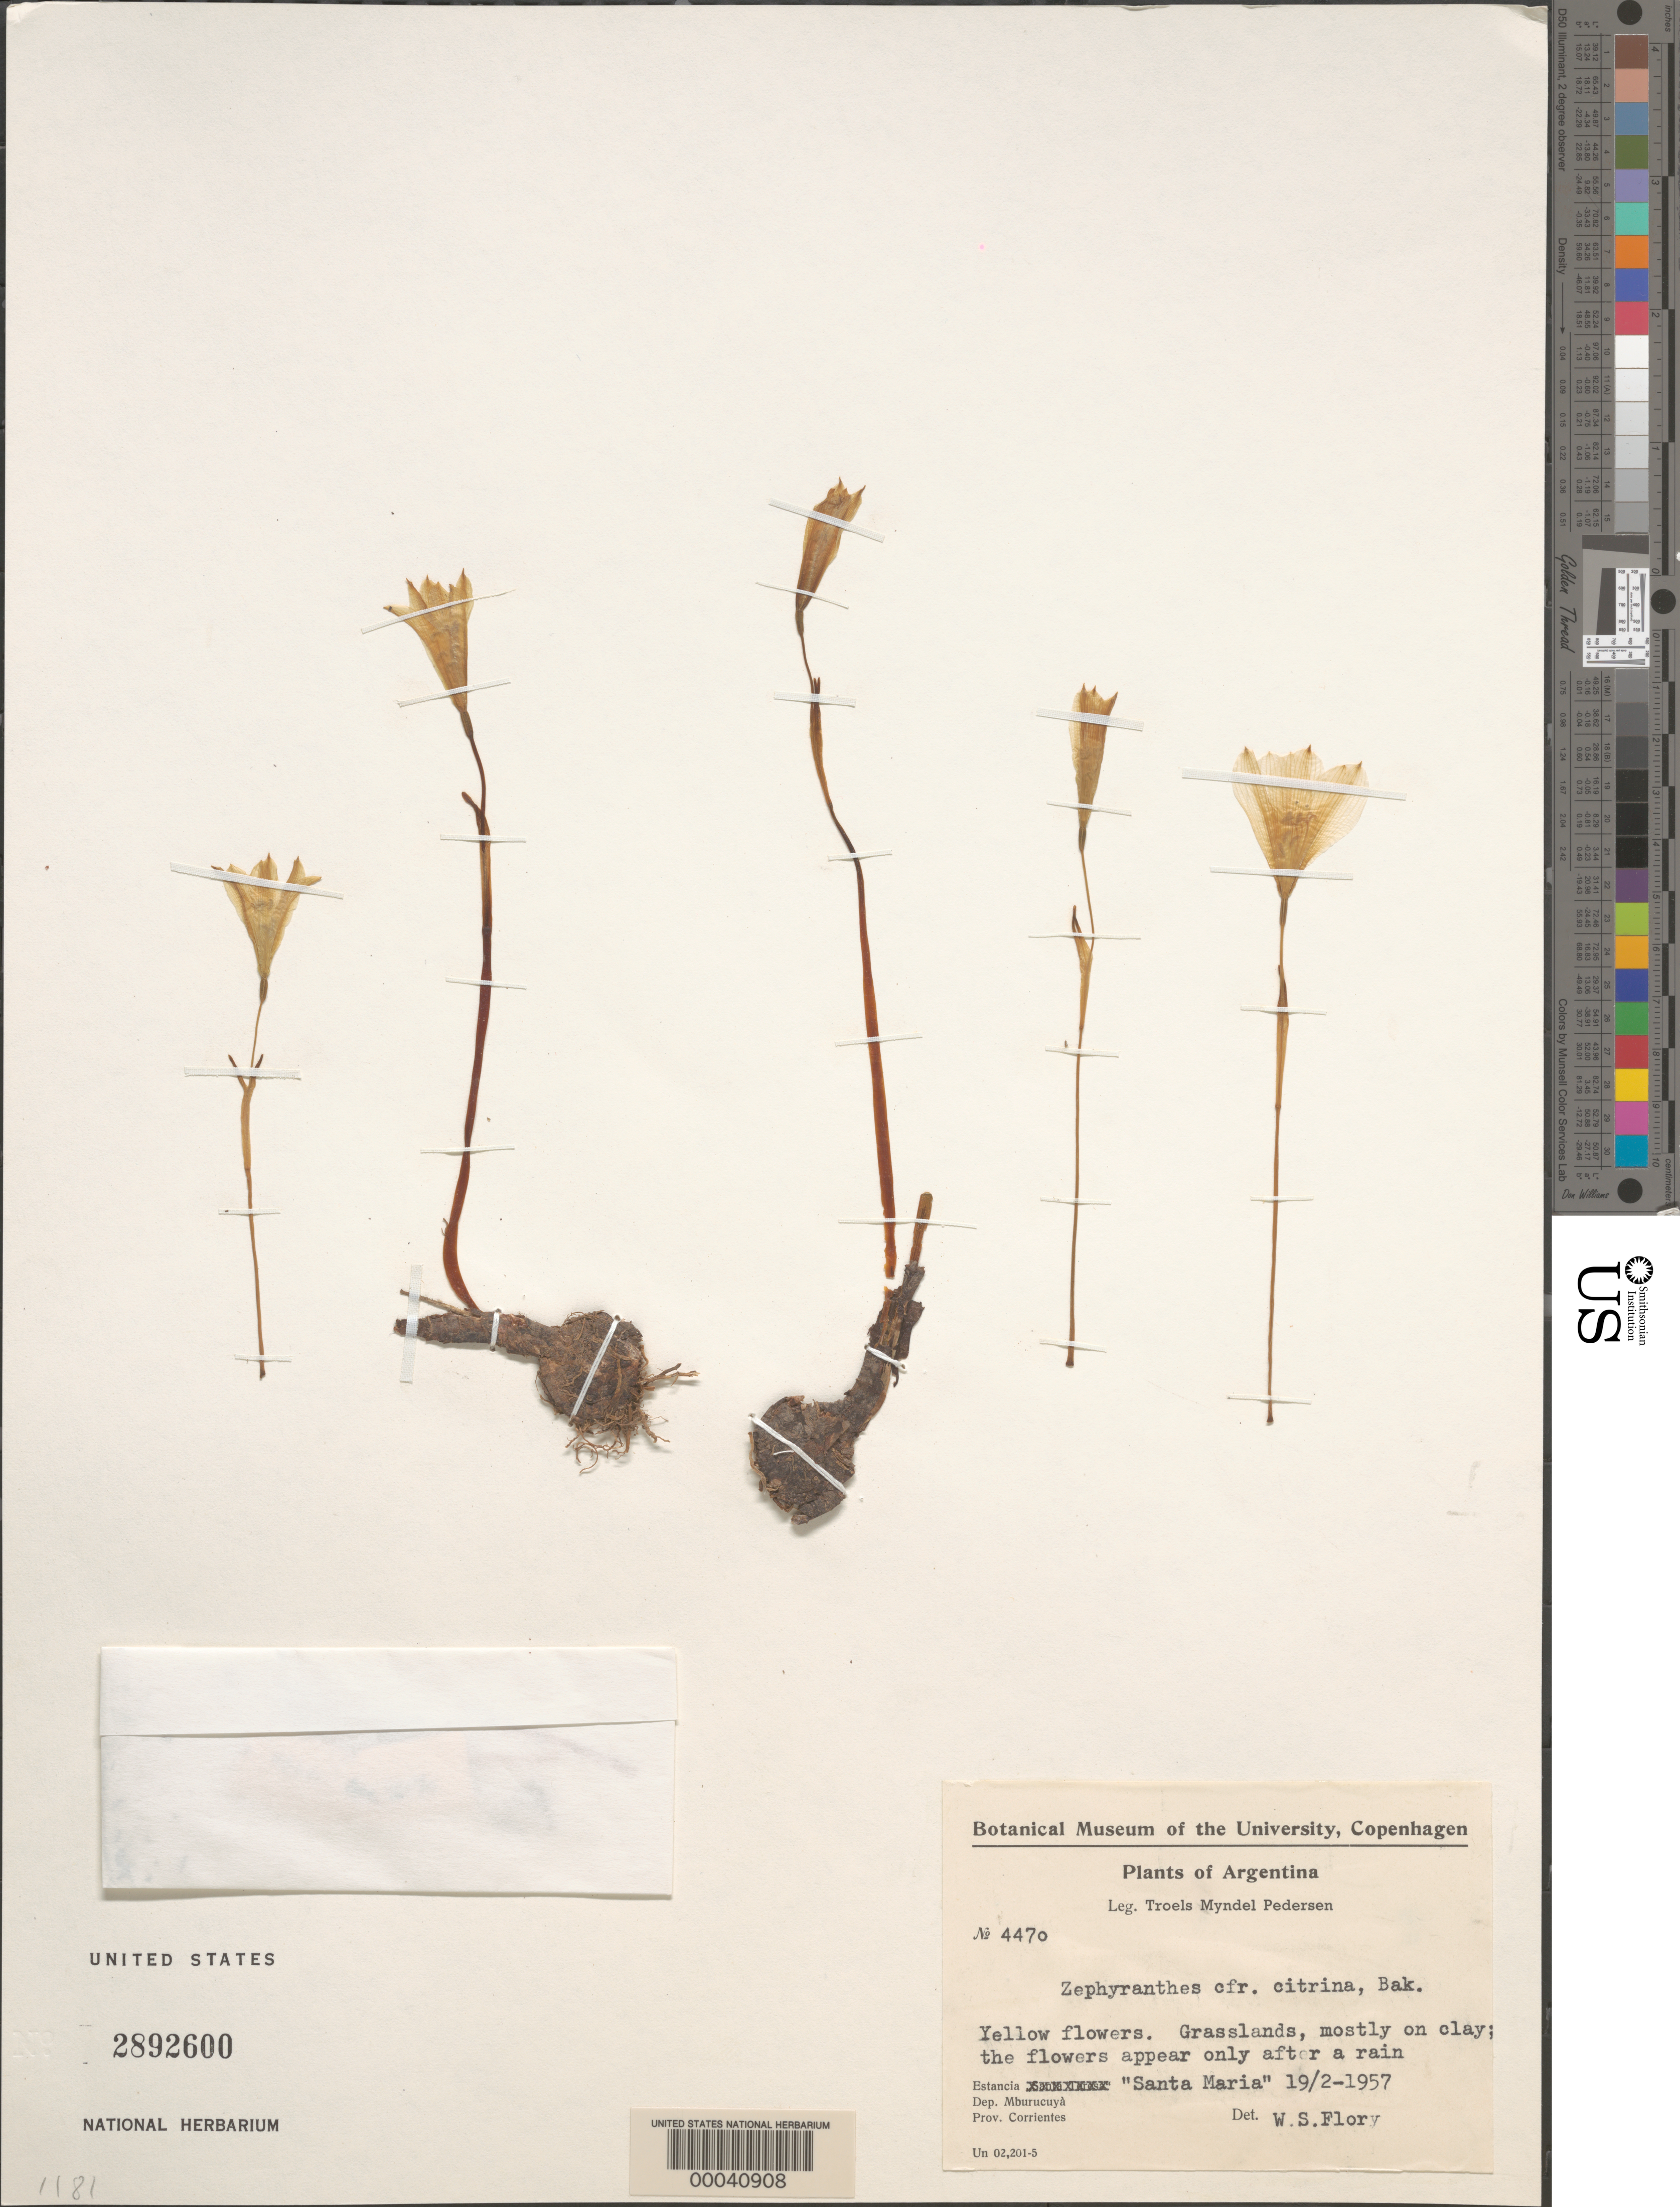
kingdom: Plantae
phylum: Tracheophyta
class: Liliopsida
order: Asparagales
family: Amaryllidaceae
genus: Zephyranthes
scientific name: Zephyranthes citrina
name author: Baker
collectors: T. M. Pedersen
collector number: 4470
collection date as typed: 19 Feb 1957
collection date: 1957-02-19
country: Argentina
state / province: Corrientes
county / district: Mburucuyá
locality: Estancia Santa Maria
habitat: Grasslands, mostly on clay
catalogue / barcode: US 2892600